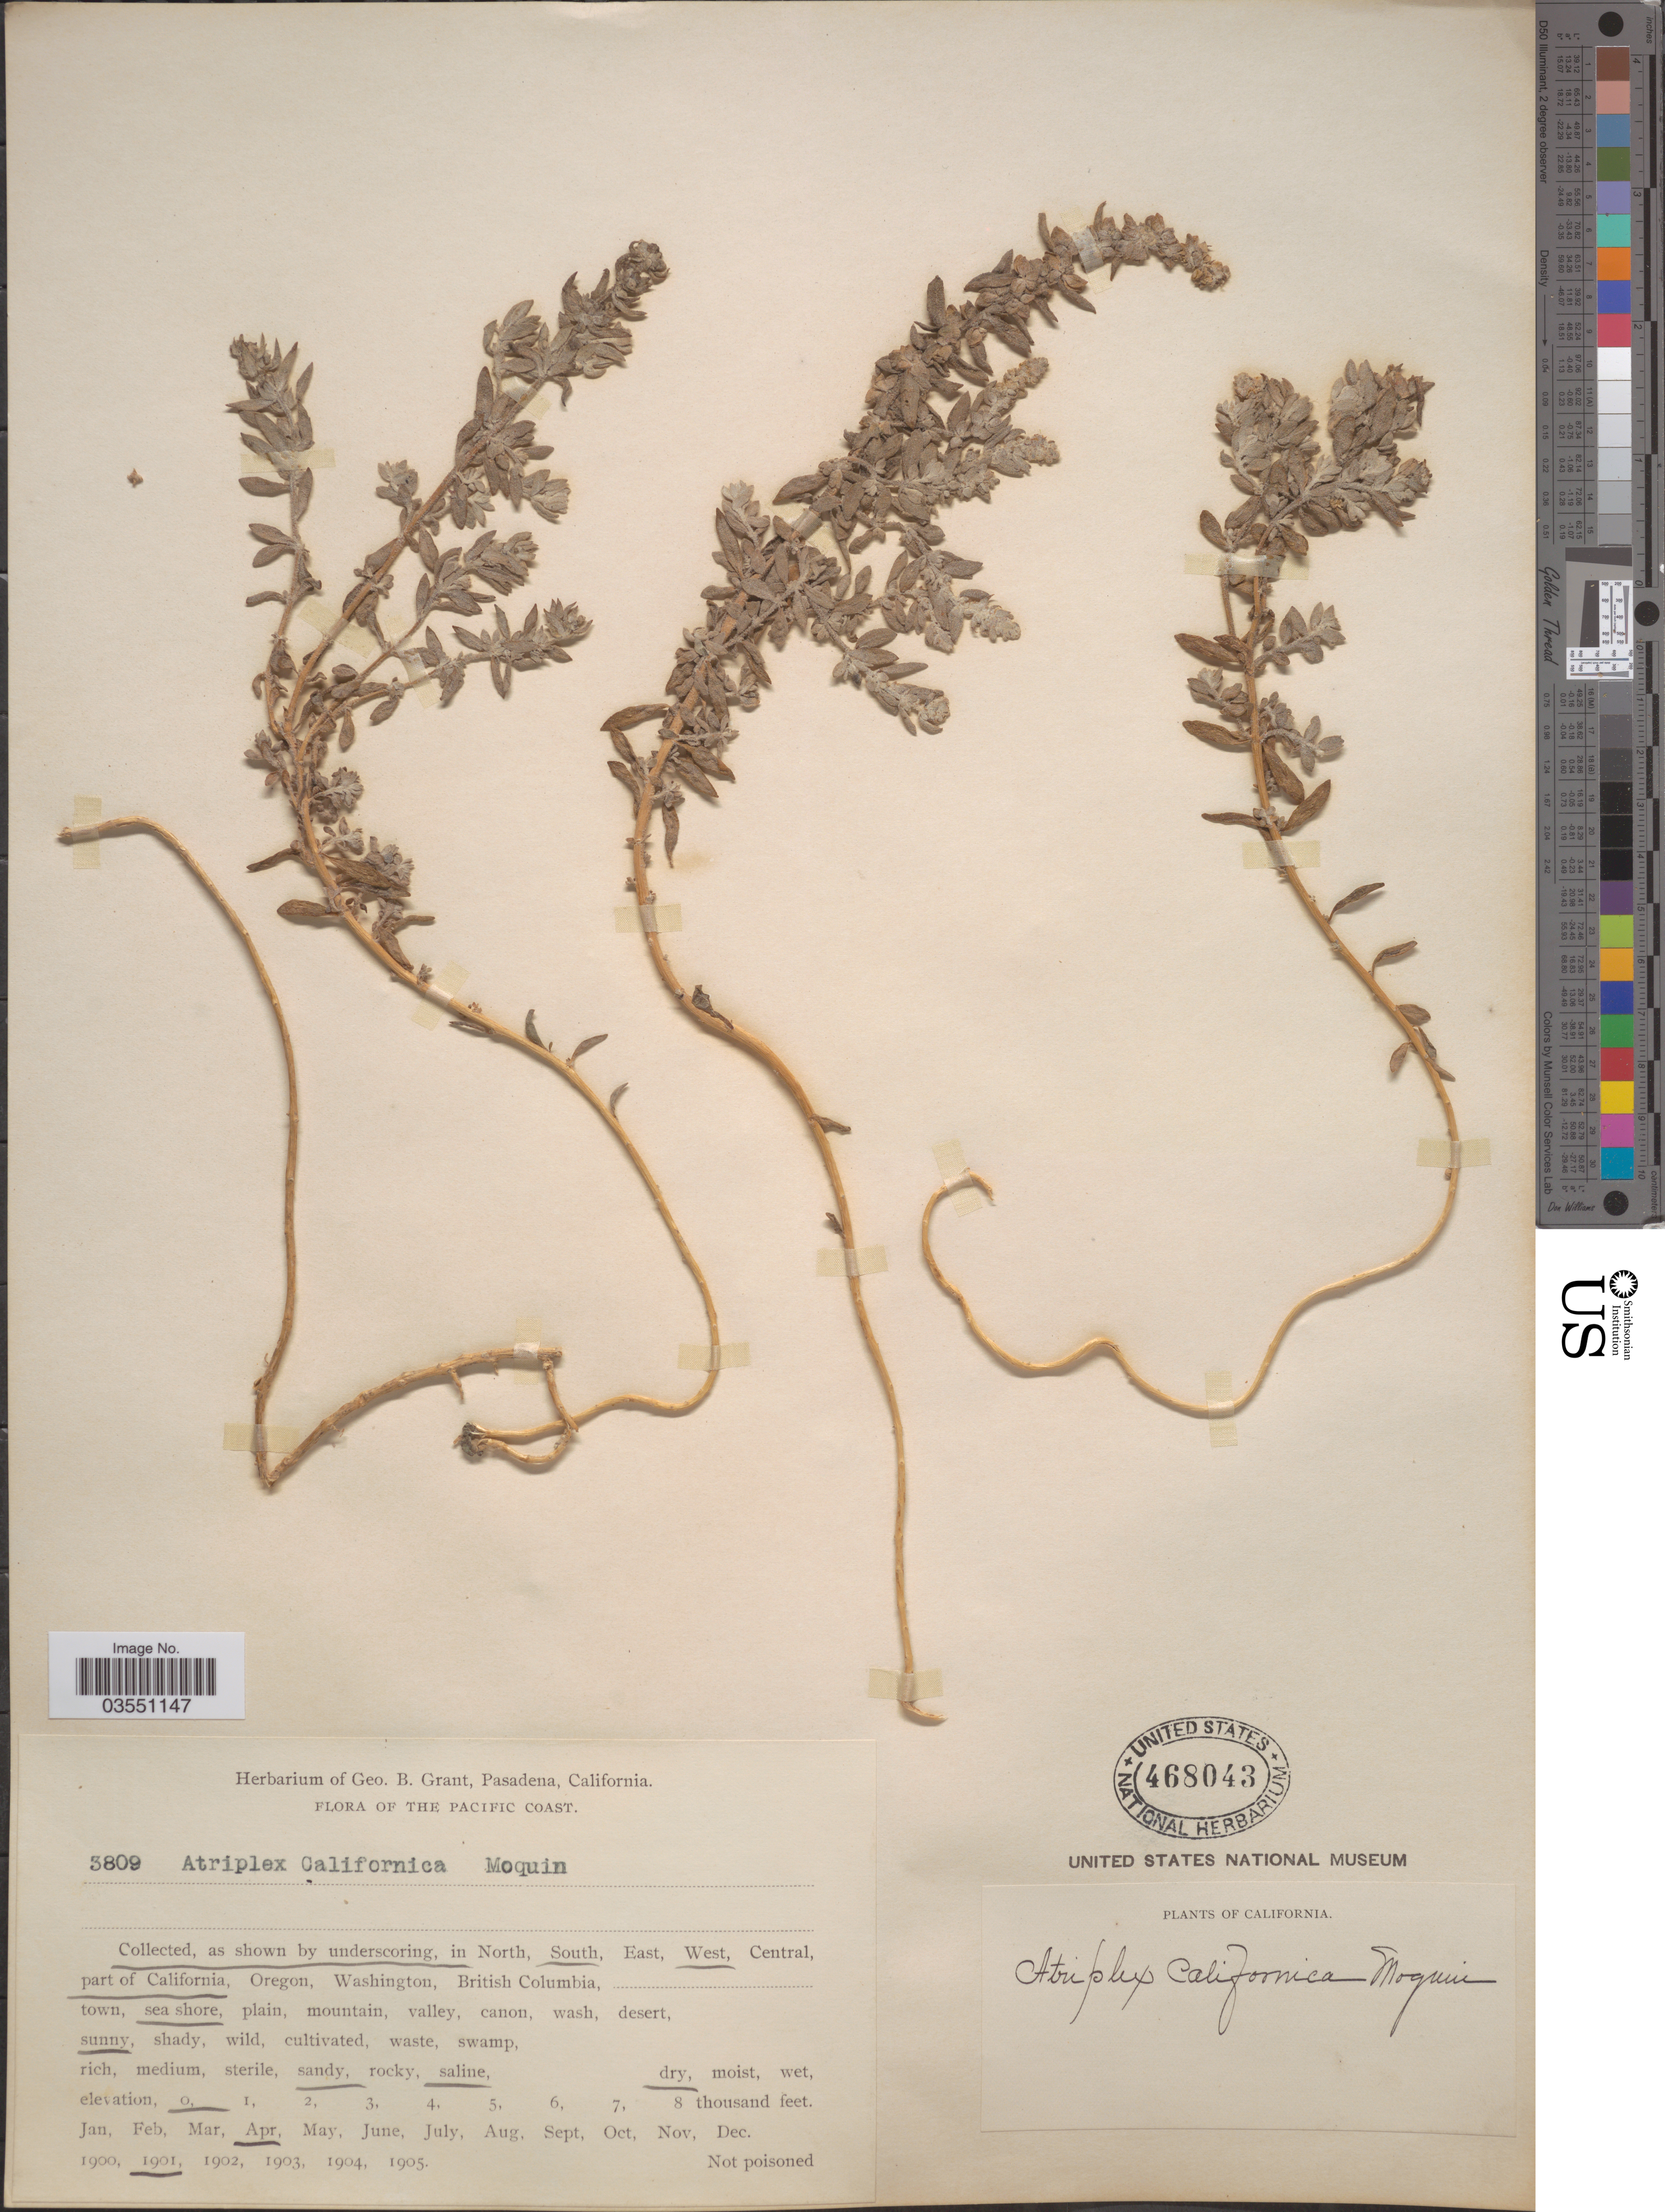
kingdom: Plantae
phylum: Tracheophyta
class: Magnoliopsida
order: Caryophyllales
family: Amaranthaceae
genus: Extriplex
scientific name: Extriplex californica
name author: (Moq.) E.H. Zacharias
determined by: Strong, Mark T., (BOT), Smithsonian Institution - National Museum of Natural History (UNITED STATES)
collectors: ex herb. Geo. B. Grant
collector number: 3809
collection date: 1901-04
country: United States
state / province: California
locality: The Pacific Coast. In South, West part of California.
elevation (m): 0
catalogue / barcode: US 468043